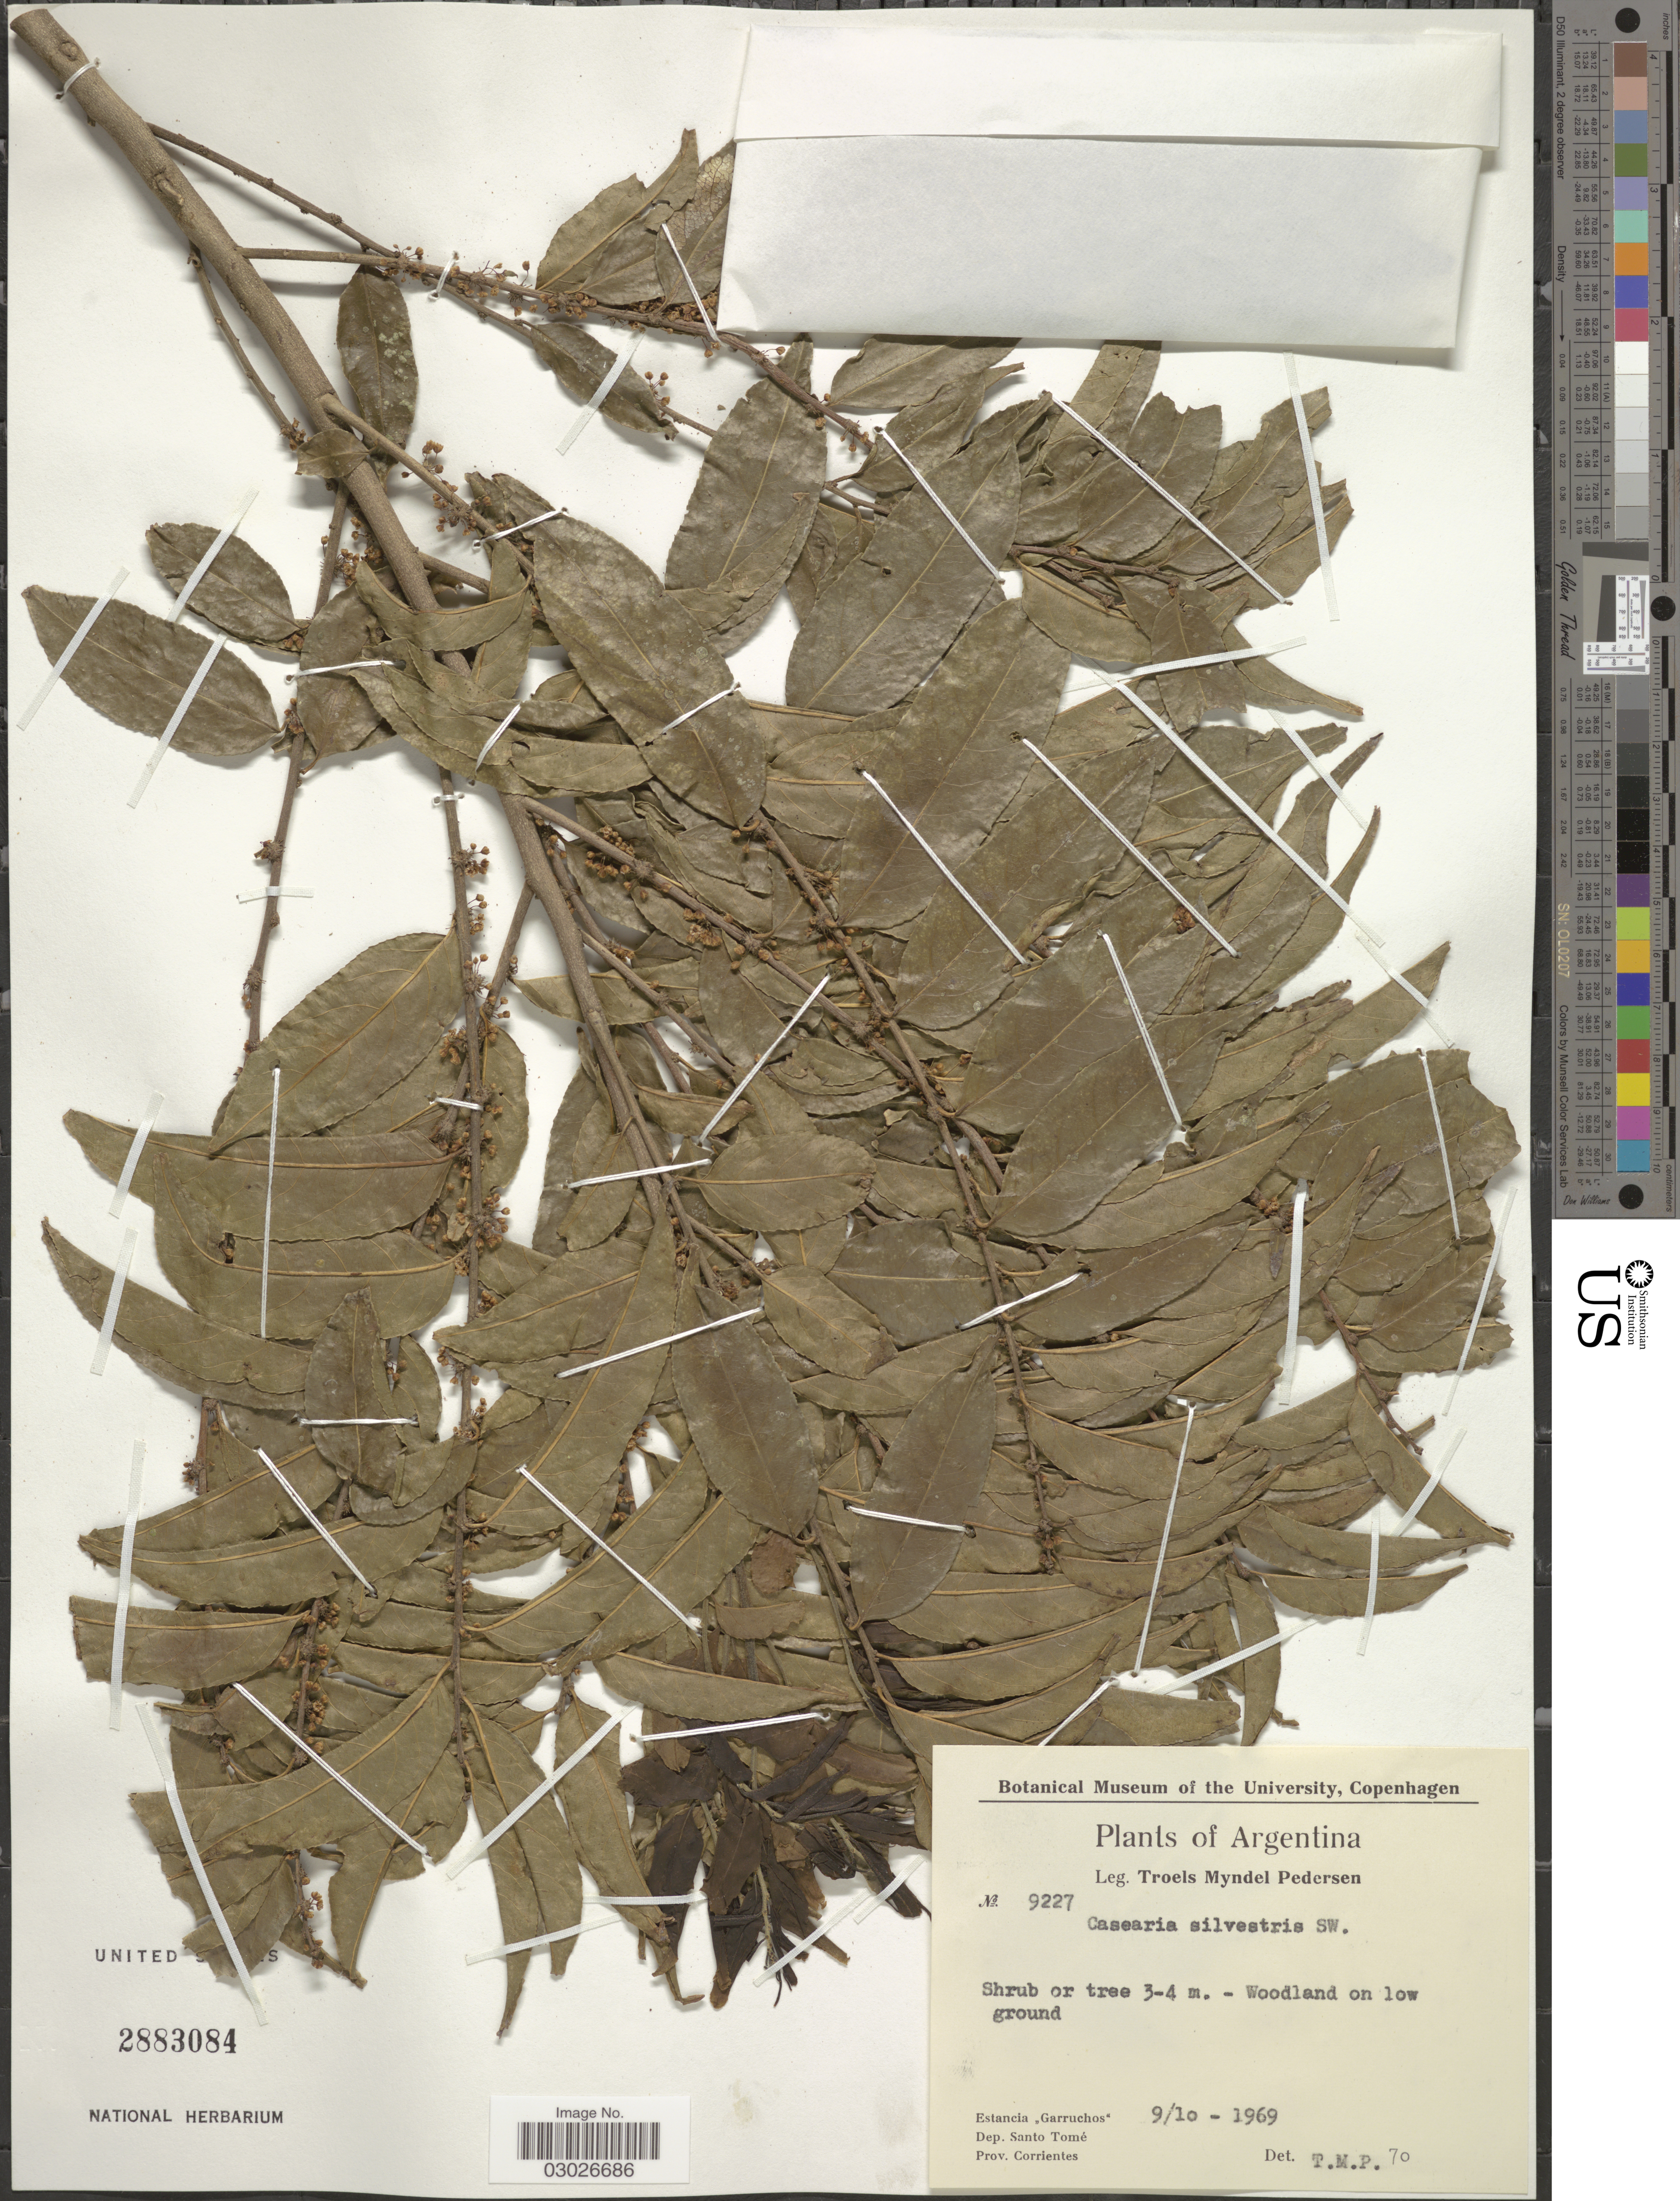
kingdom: Plantae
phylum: Tracheophyta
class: Magnoliopsida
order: Malpighiales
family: Salicaceae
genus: Casearia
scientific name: Casearia sylvestris var. sylvestris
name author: Sw.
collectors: T. Pederson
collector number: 9227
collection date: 1969-10-09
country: Argentina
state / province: Corrientes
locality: Estancia "Garruchos". Dep. Santo Tomé.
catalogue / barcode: US 2883084